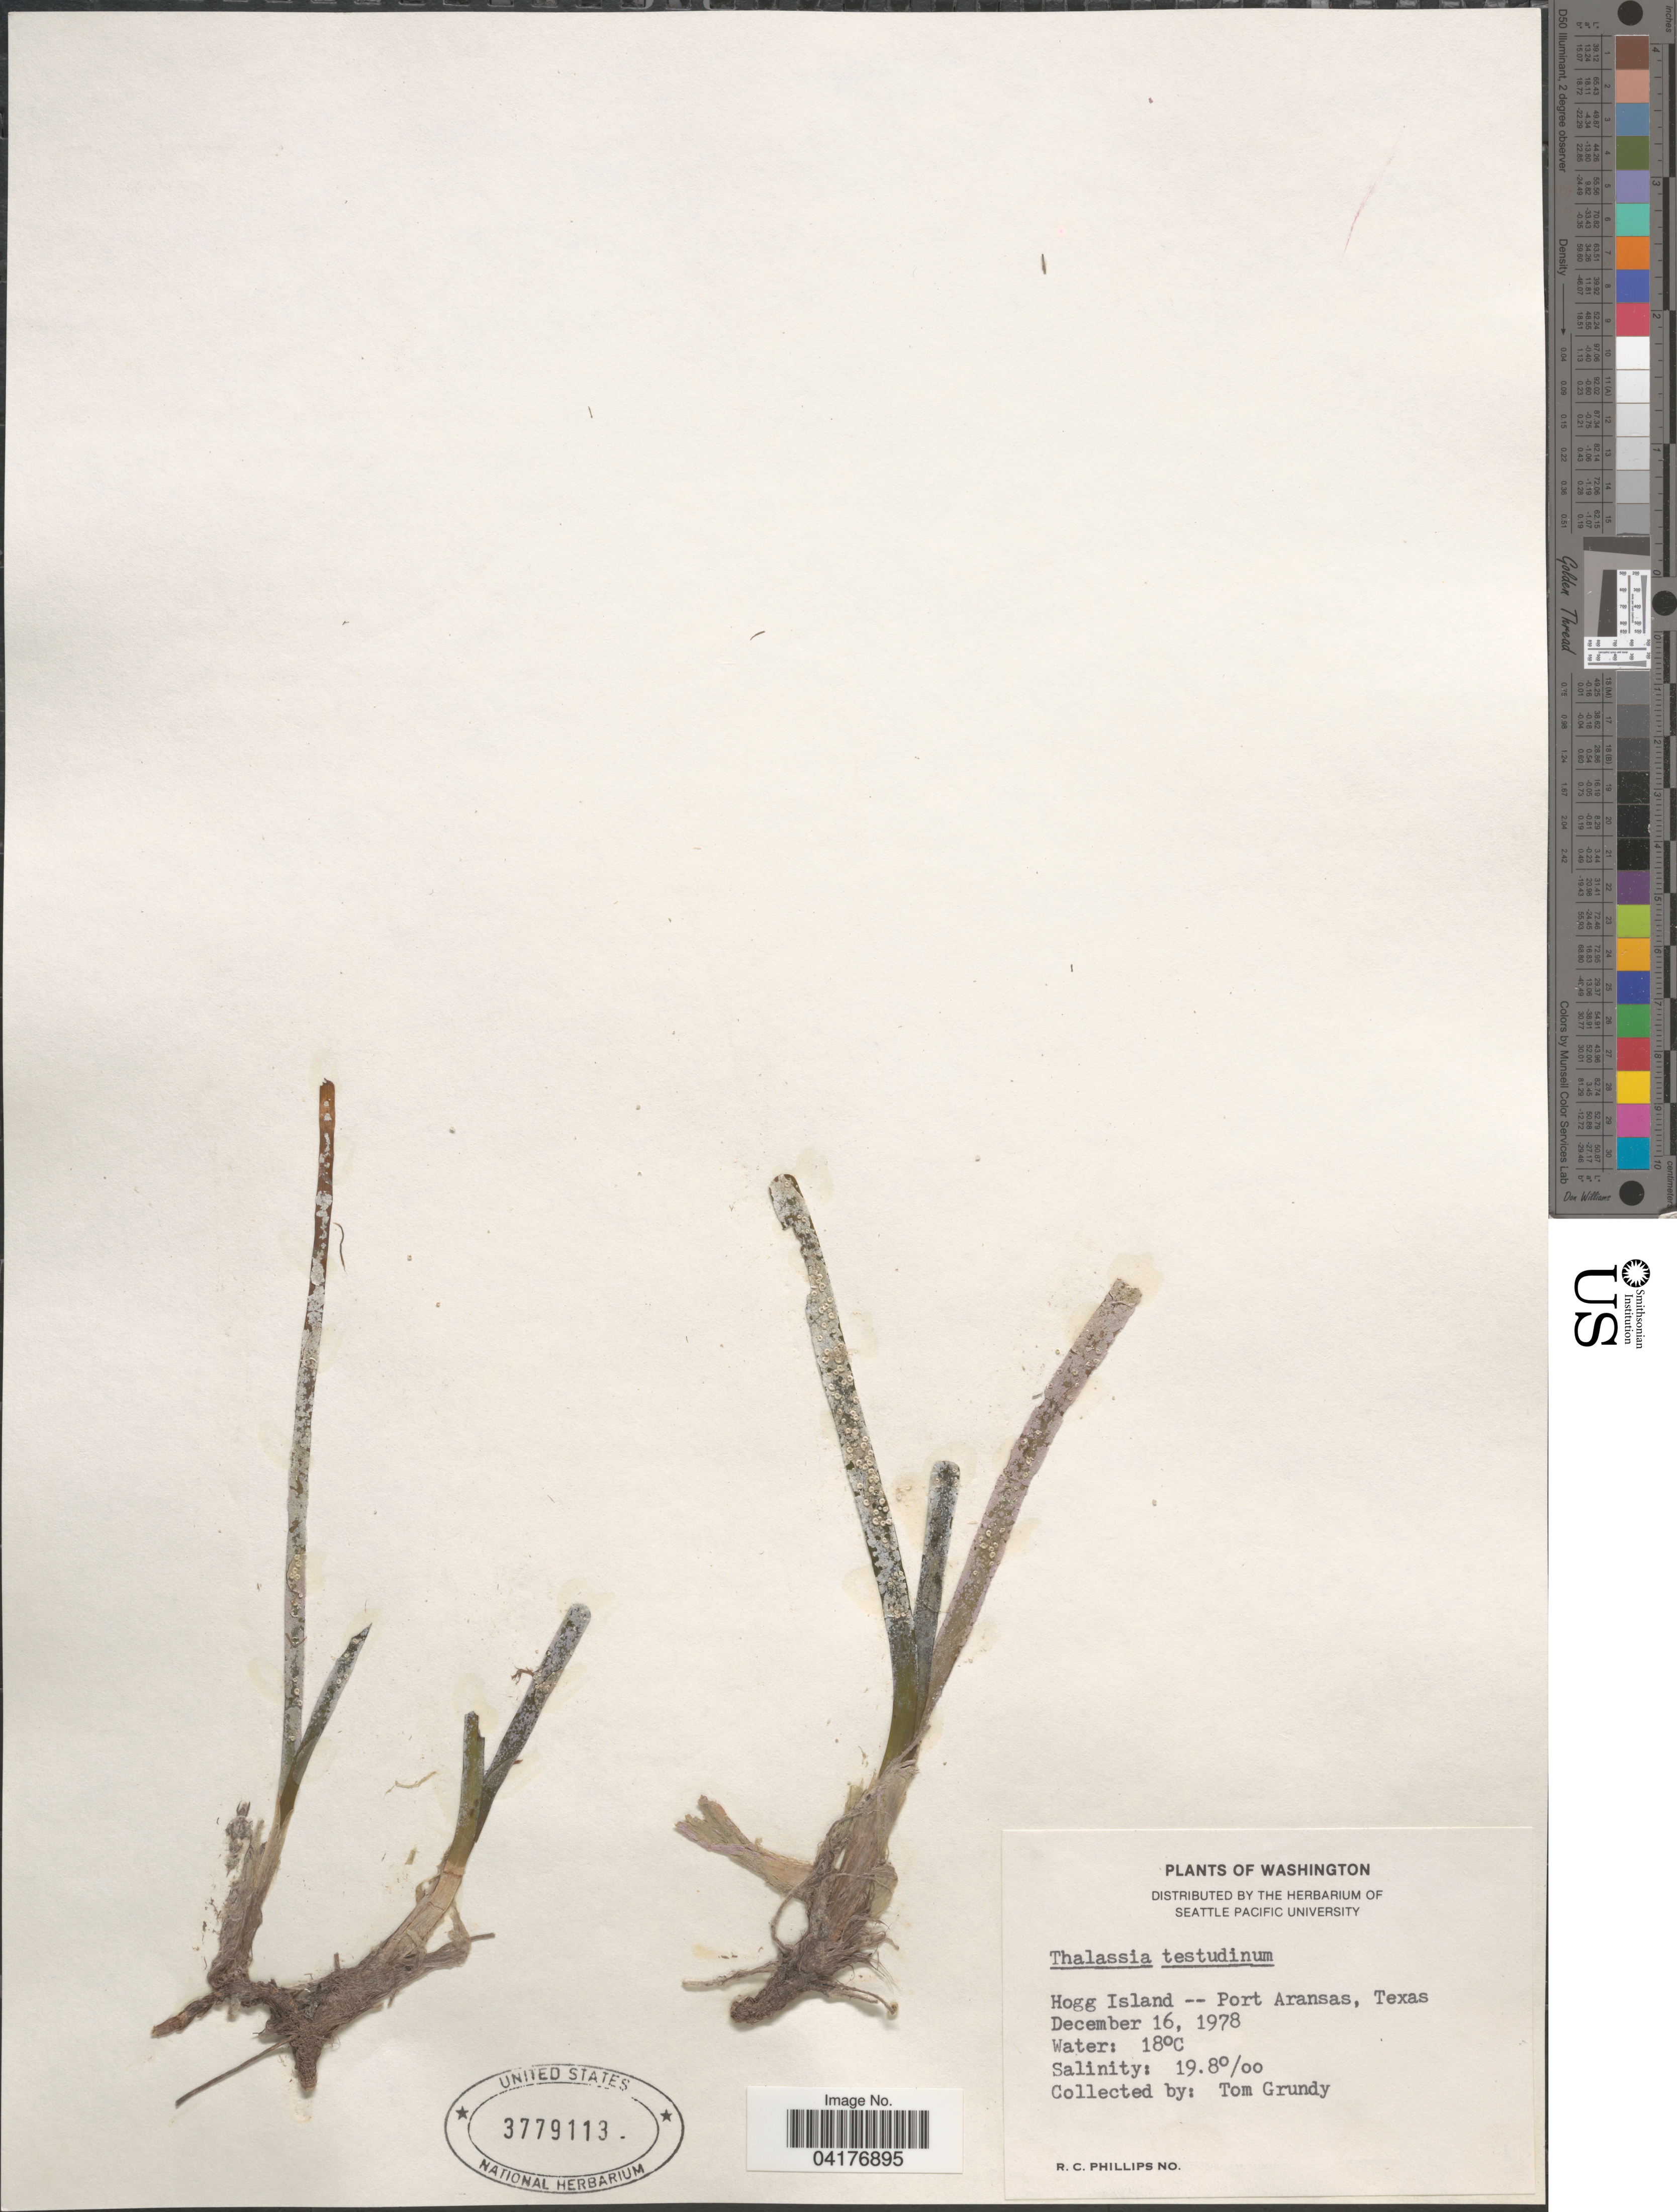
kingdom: Plantae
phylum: Tracheophyta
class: Liliopsida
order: Alismatales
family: Hydrocharitaceae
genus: Thalassia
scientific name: Thalassia testudinum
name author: Banks & Sol. ex K.D. Koenig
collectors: T. Grundy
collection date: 1978-12-16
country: United States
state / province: Texas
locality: Hogg Island -- Port Aransas.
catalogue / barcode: US 3779113